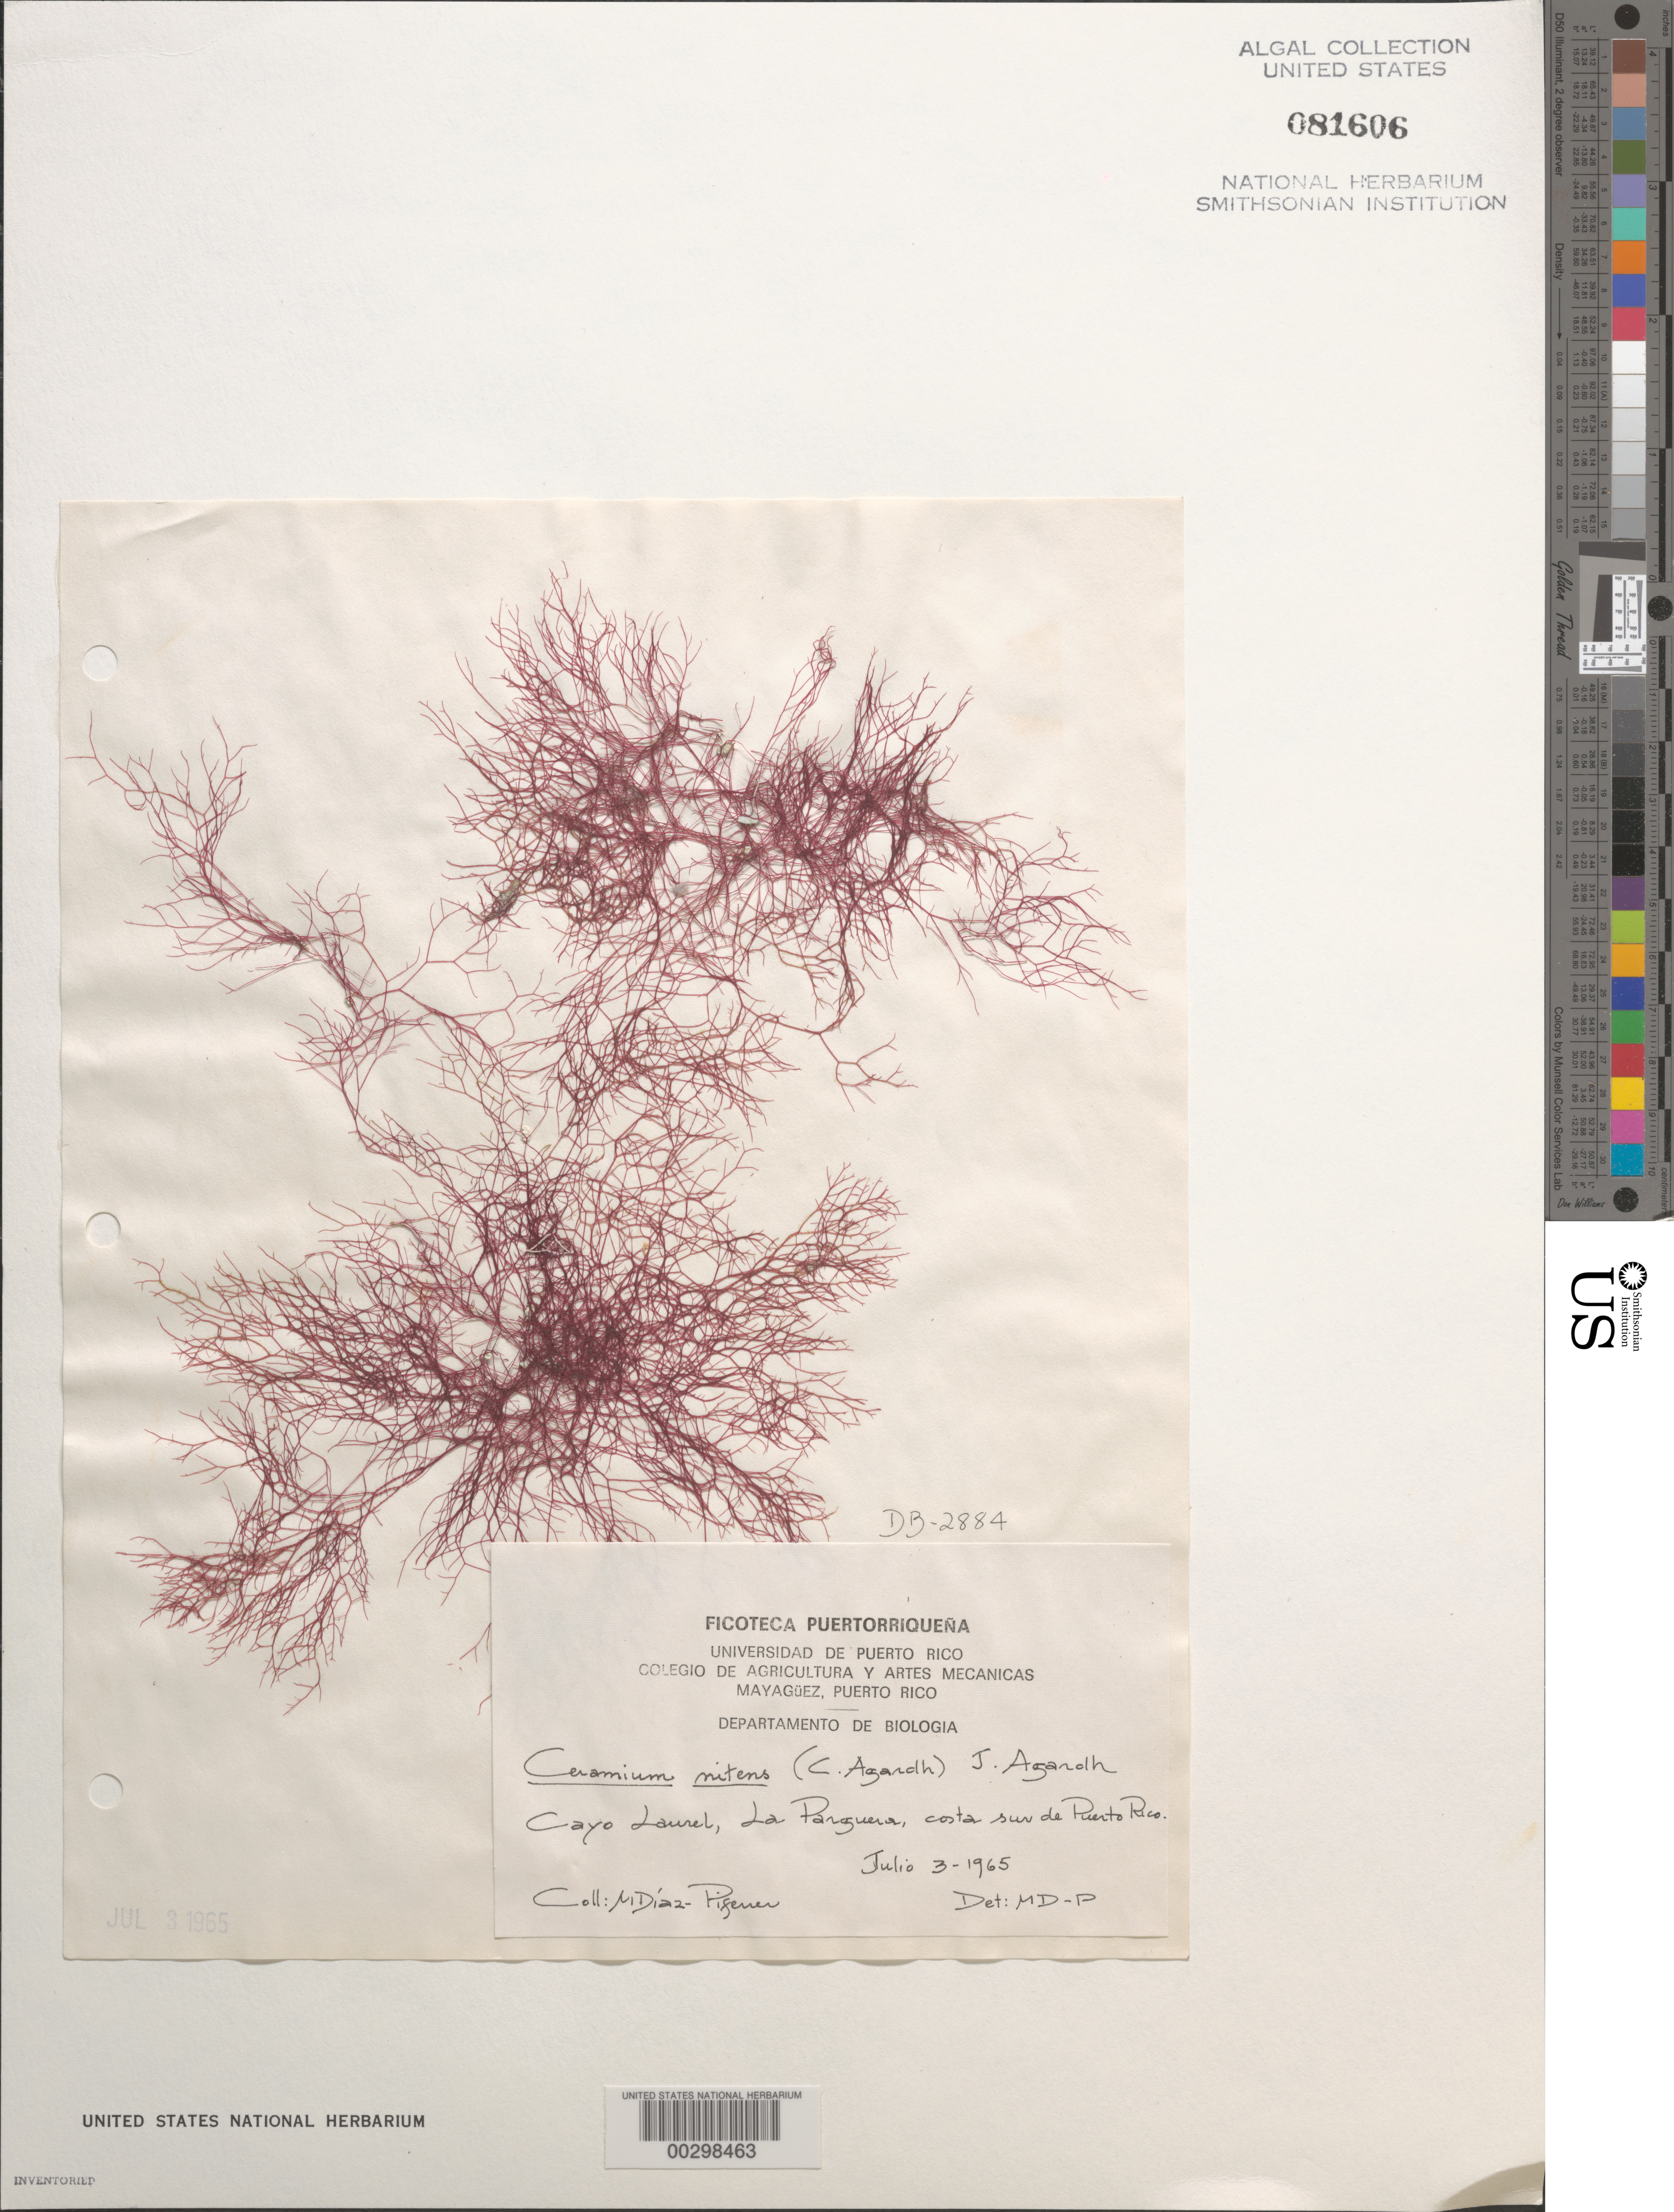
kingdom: Plantae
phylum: Rhodophyta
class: Florideophyceae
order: Ceramiales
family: Ceramiaceae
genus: Ceramium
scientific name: Ceramium nitens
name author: (C. Agardh) J. Agardh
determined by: Diaz-Piferrer, M.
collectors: M. Diaz-Piferrer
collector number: Db-2884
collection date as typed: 03 Jul 1965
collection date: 1965-07-03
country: Puerto Rico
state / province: Lajas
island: Cayo Laurel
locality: La Parguera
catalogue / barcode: US 81606